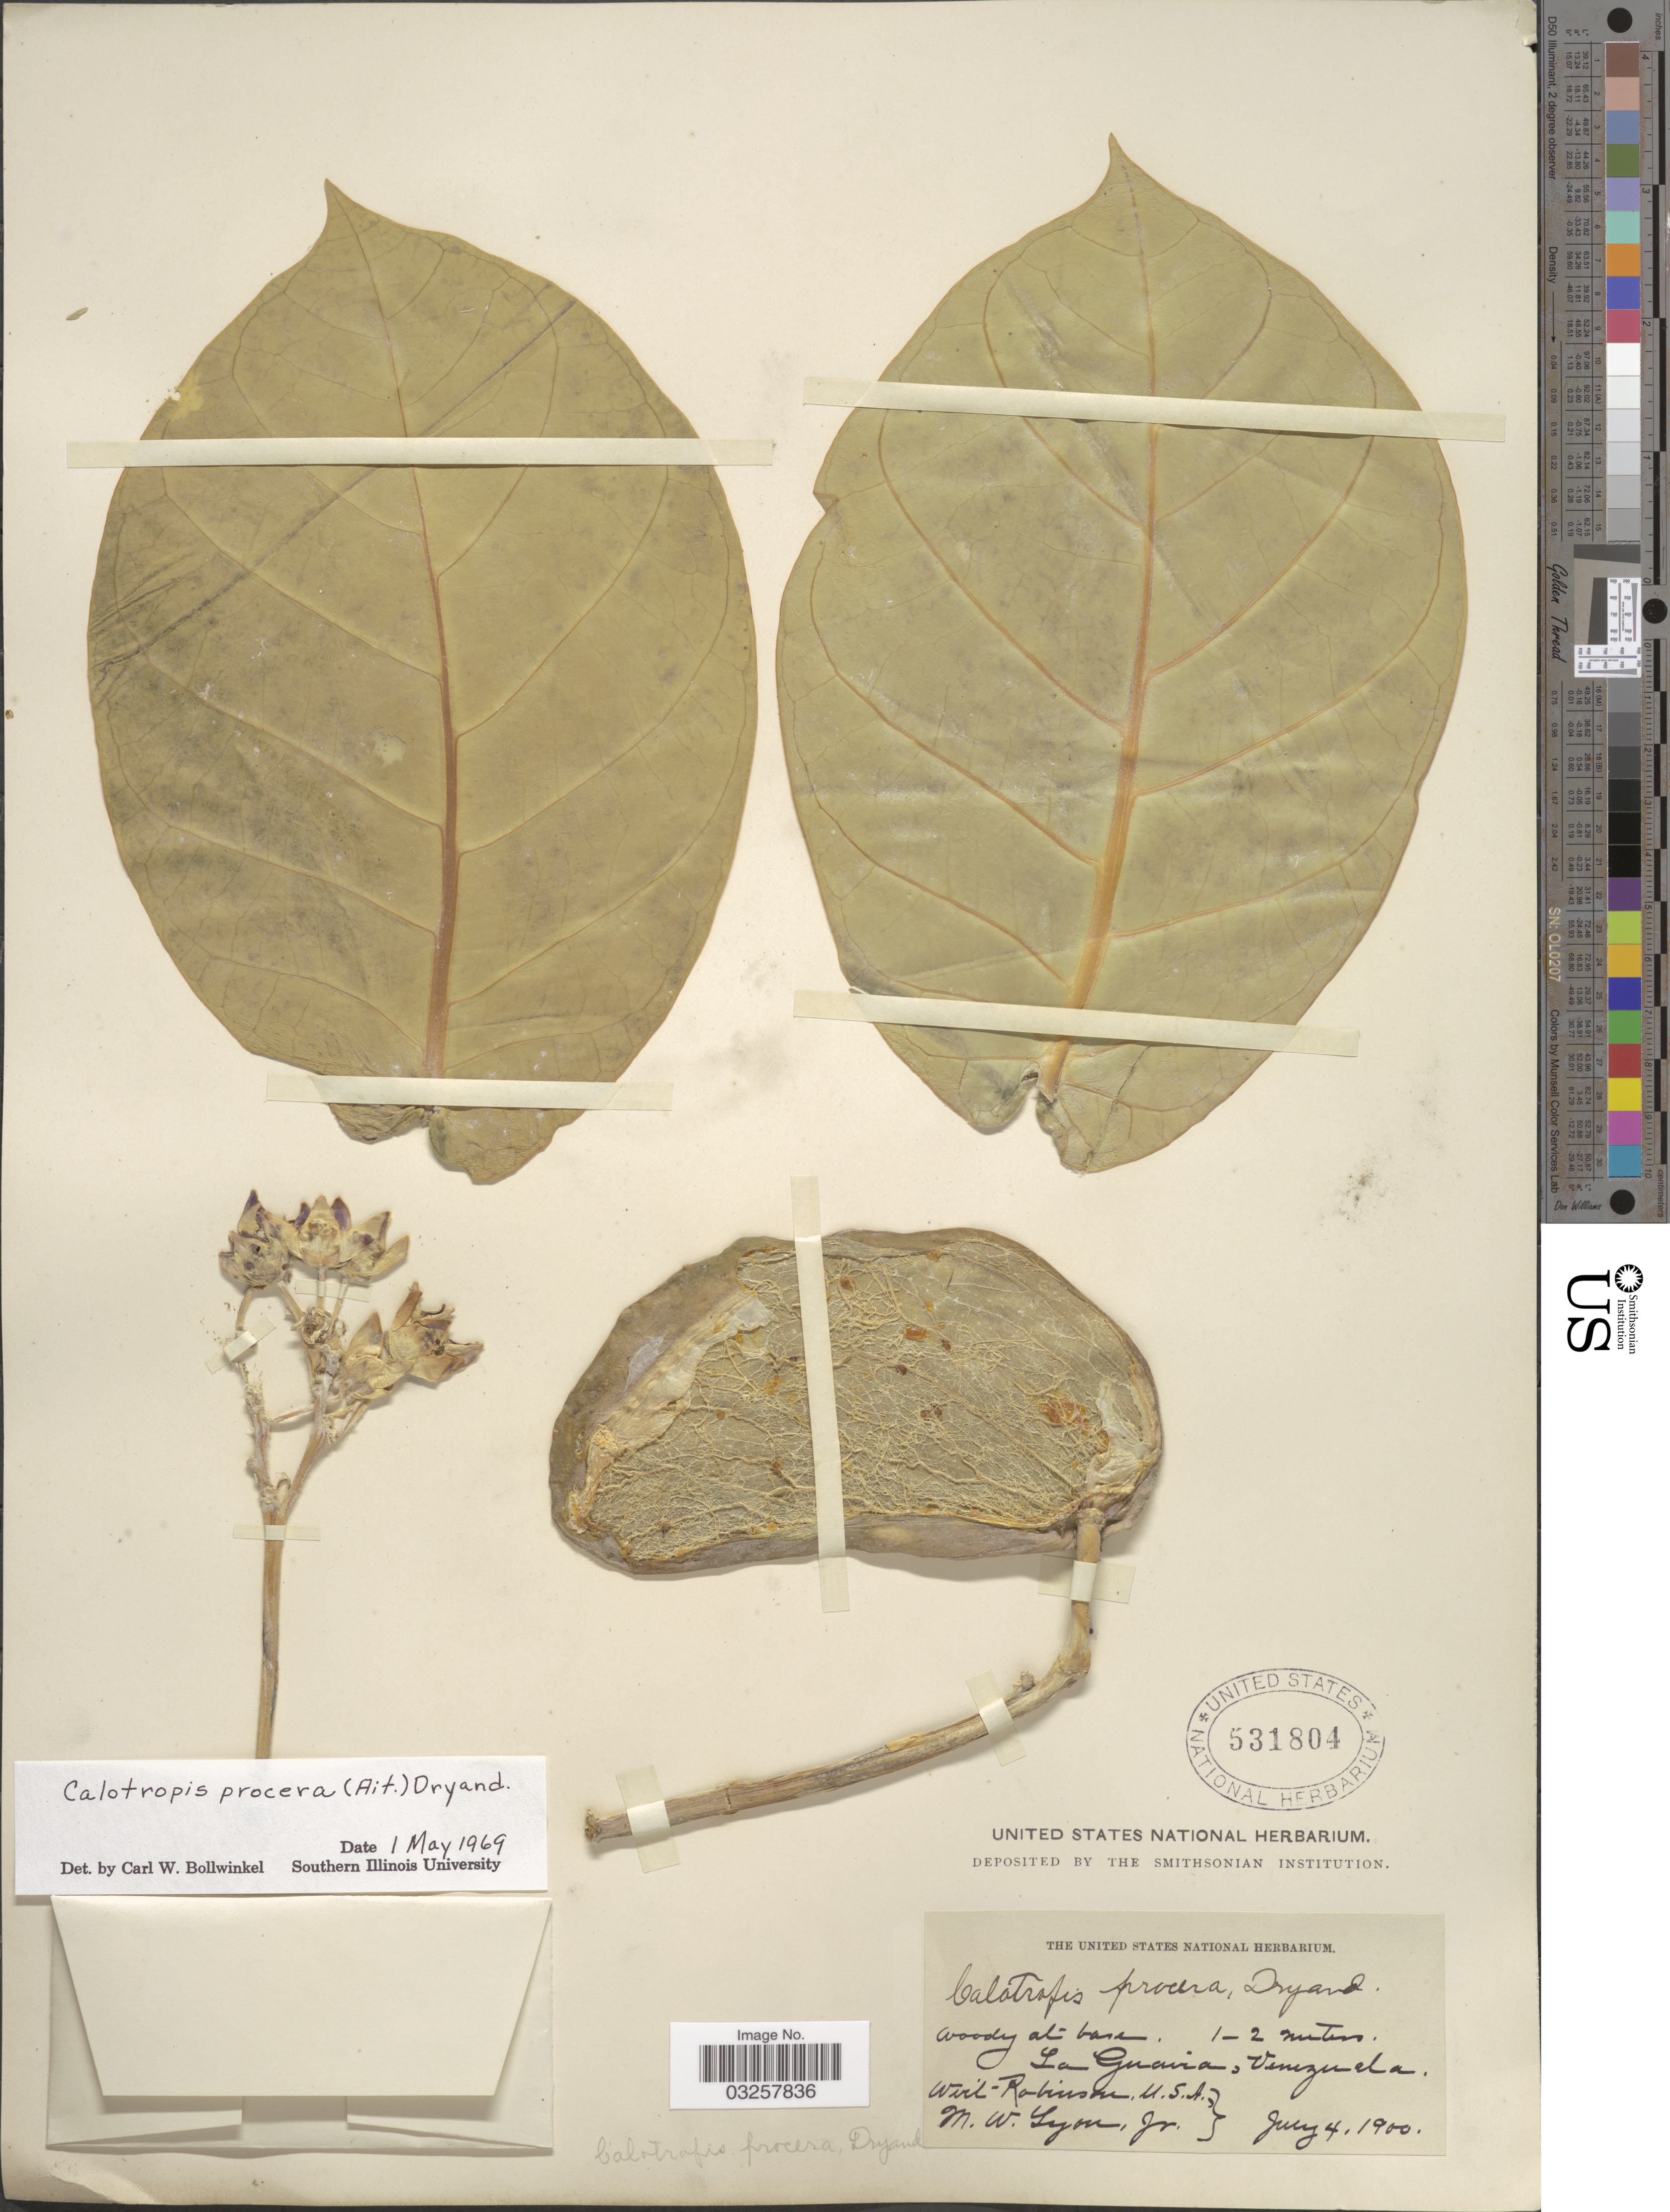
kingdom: Plantae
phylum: Tracheophyta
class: Magnoliopsida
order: Gentianales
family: Apocynaceae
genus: Calotropis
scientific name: Calotropis procera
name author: (Aiton) W.T. Aiton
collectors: W. Robinson & M. Lyon Jr.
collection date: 1900-07-04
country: Paraguay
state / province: Guaira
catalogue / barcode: US 531804